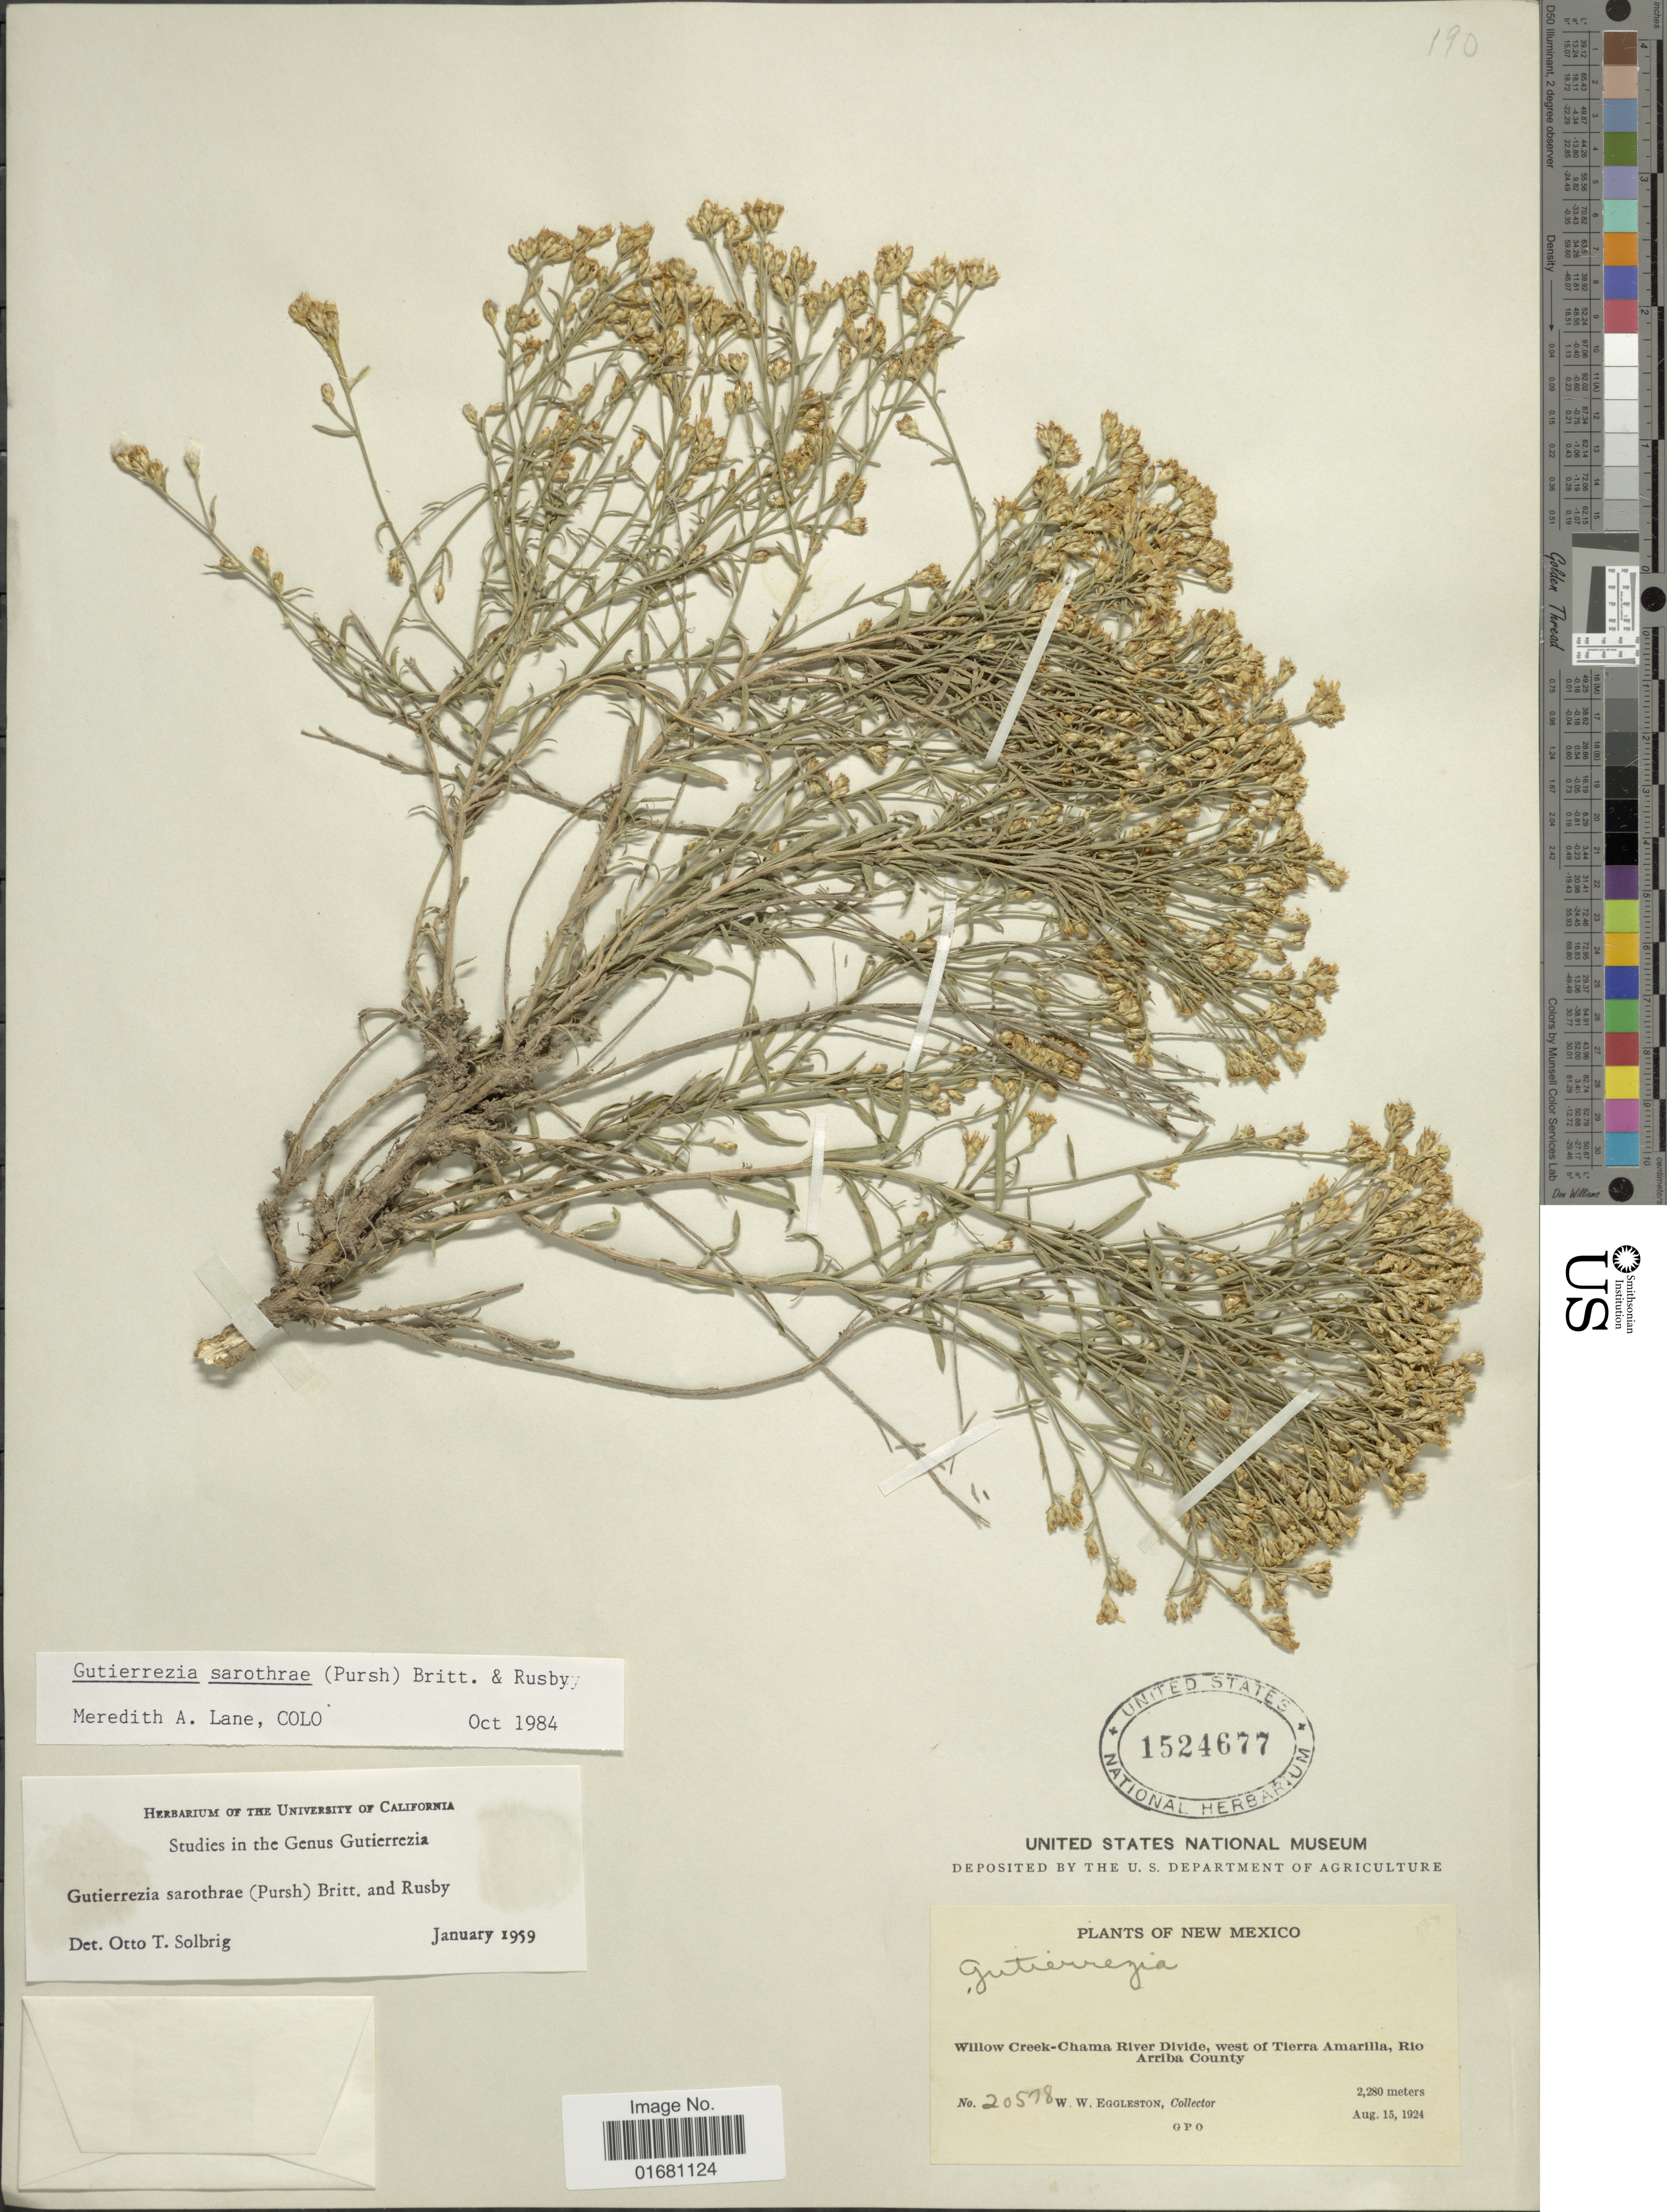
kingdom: Plantae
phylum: Tracheophyta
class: Magnoliopsida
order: Asterales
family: Asteraceae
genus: Gutierrezia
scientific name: Gutierrezia sarothrae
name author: (Pursh) Britton & Rusby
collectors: W. W. Eggleston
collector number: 20578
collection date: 1924-08-15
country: United States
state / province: New Mexico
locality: Willow Creek-Chama River Divide, west of Tierra Amarilla, Rio Arriba County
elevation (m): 2280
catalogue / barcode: US 1524677